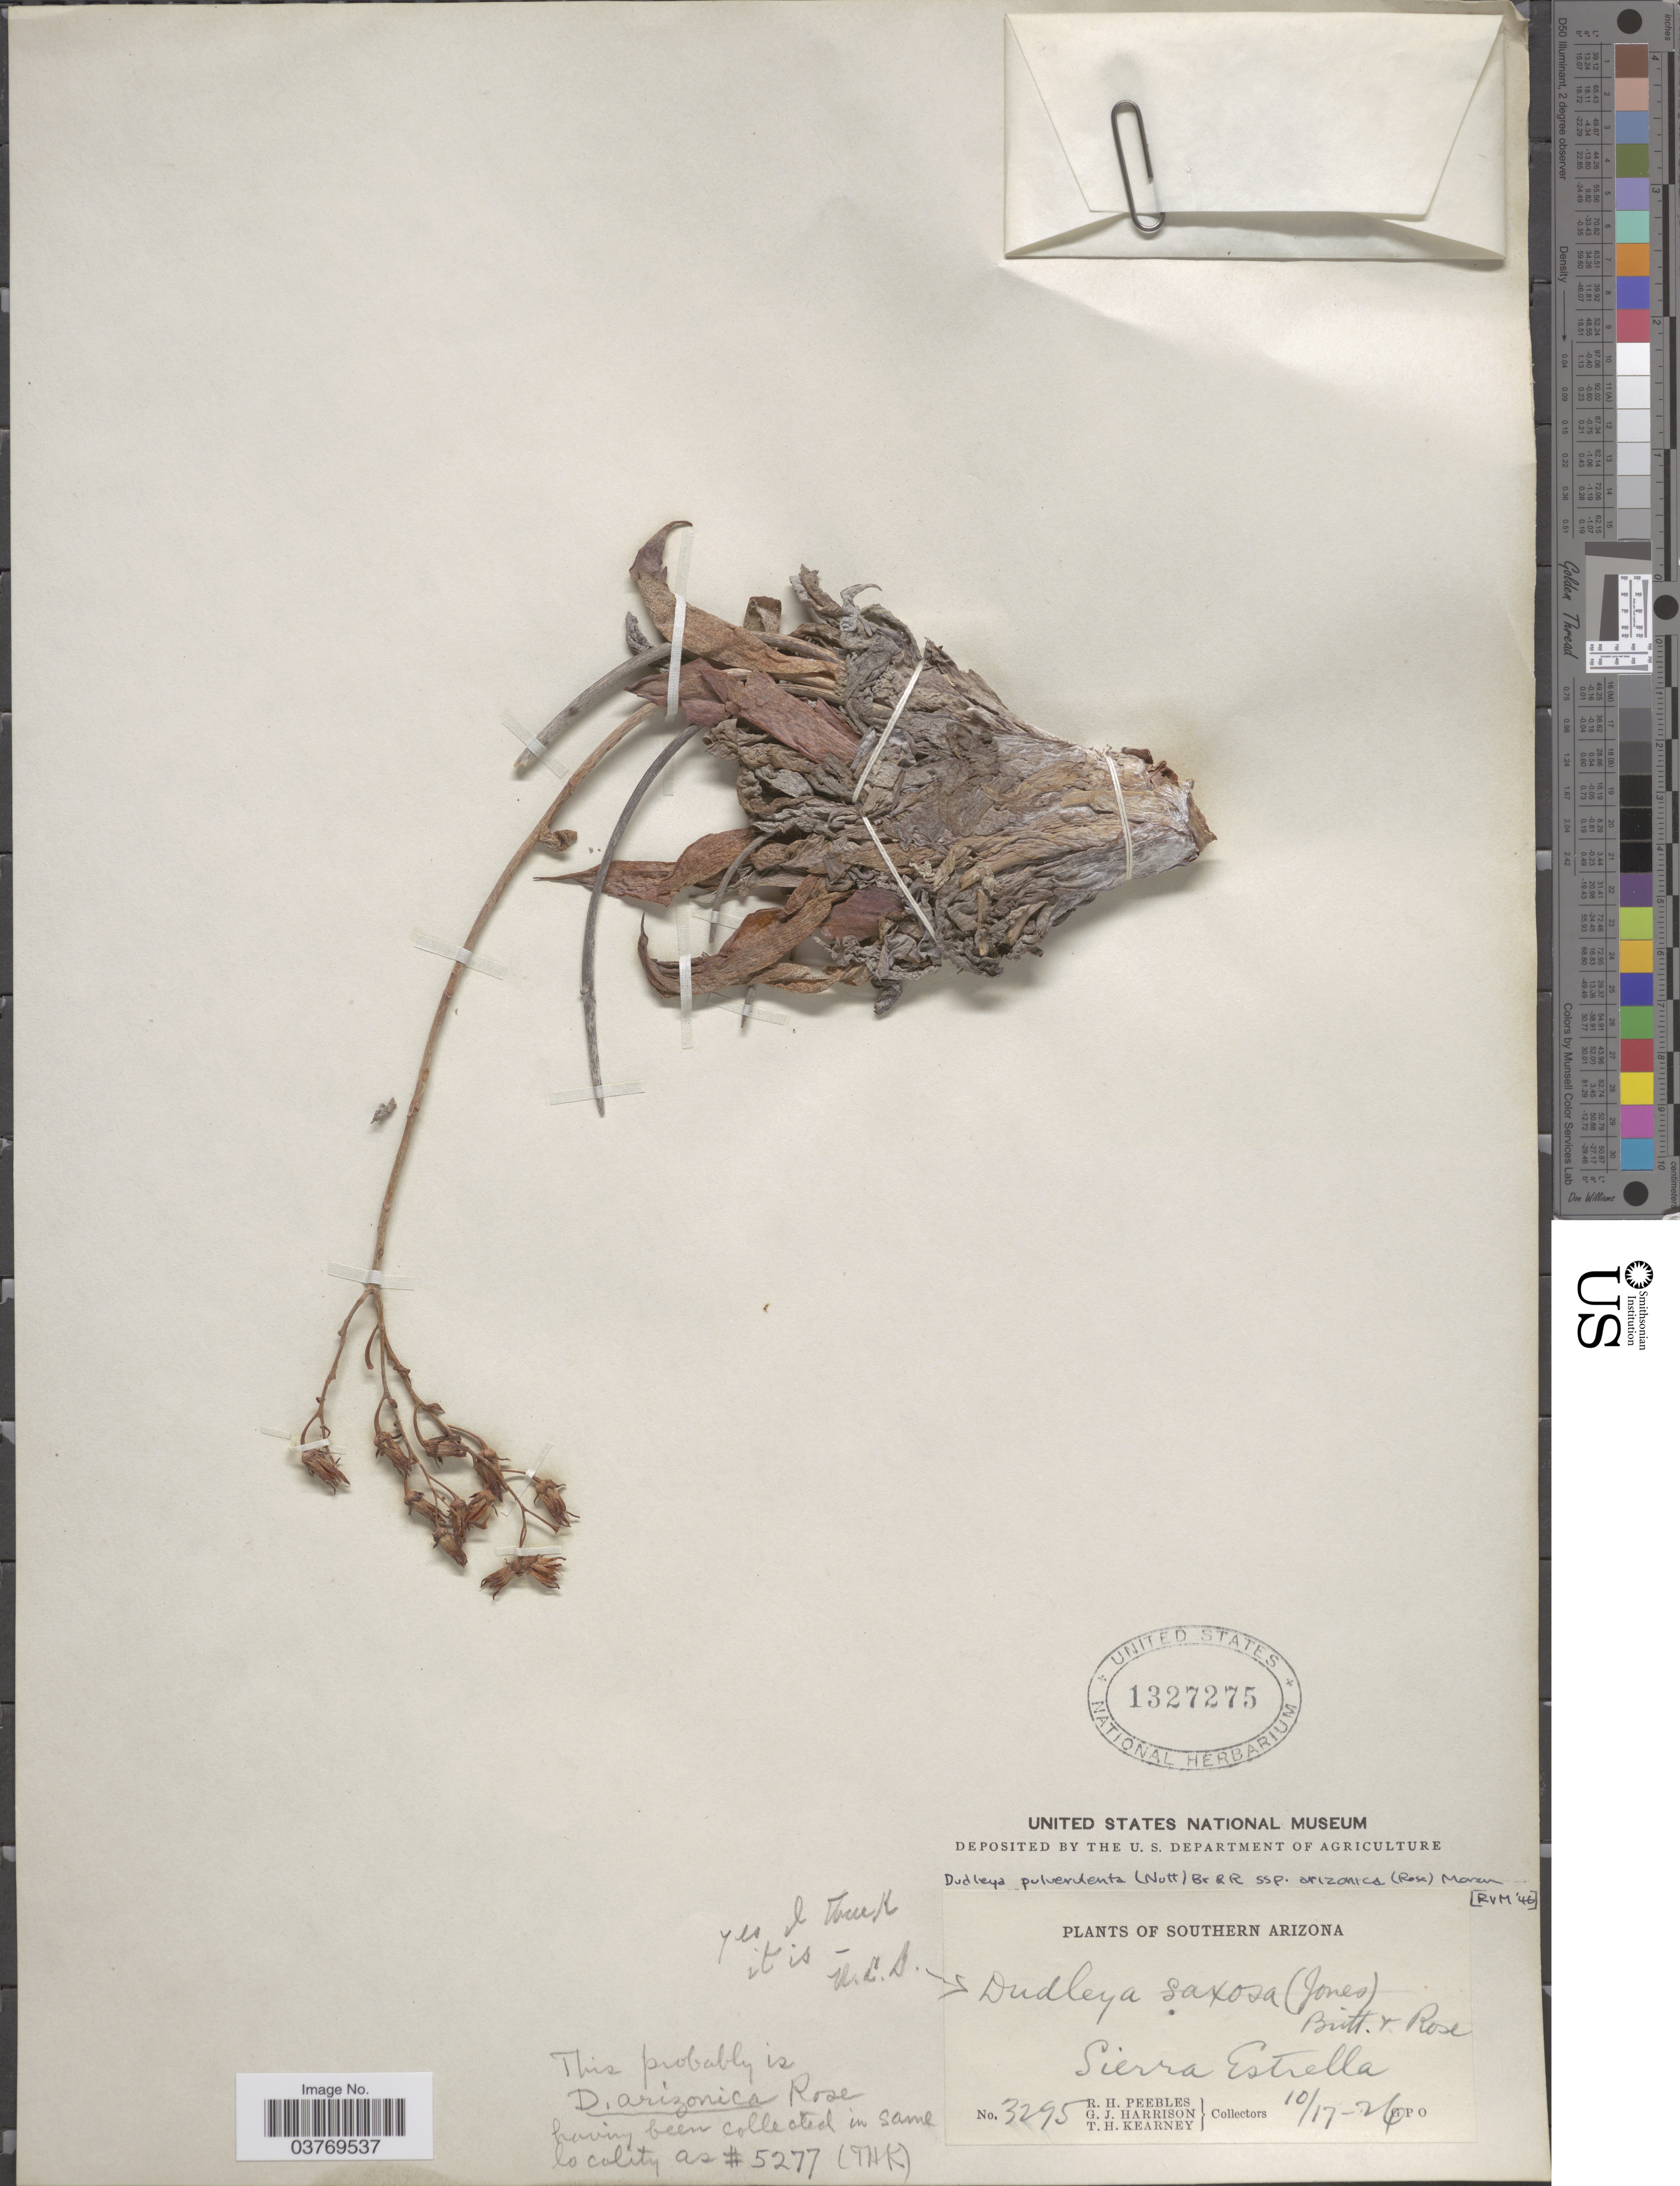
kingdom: Plantae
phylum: Tracheophyta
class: Magnoliopsida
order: Saxifragales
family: Crassulaceae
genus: Dudleya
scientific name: Dudleya arizonica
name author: Rose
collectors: R. H. Peebles, G. J. Harrison & T. H. Kearney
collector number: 3295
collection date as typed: Transcribed d/m/y: 17/10/26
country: United States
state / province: Arizona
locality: Southern Arizona. Sierra Estrella.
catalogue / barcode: US 1327275